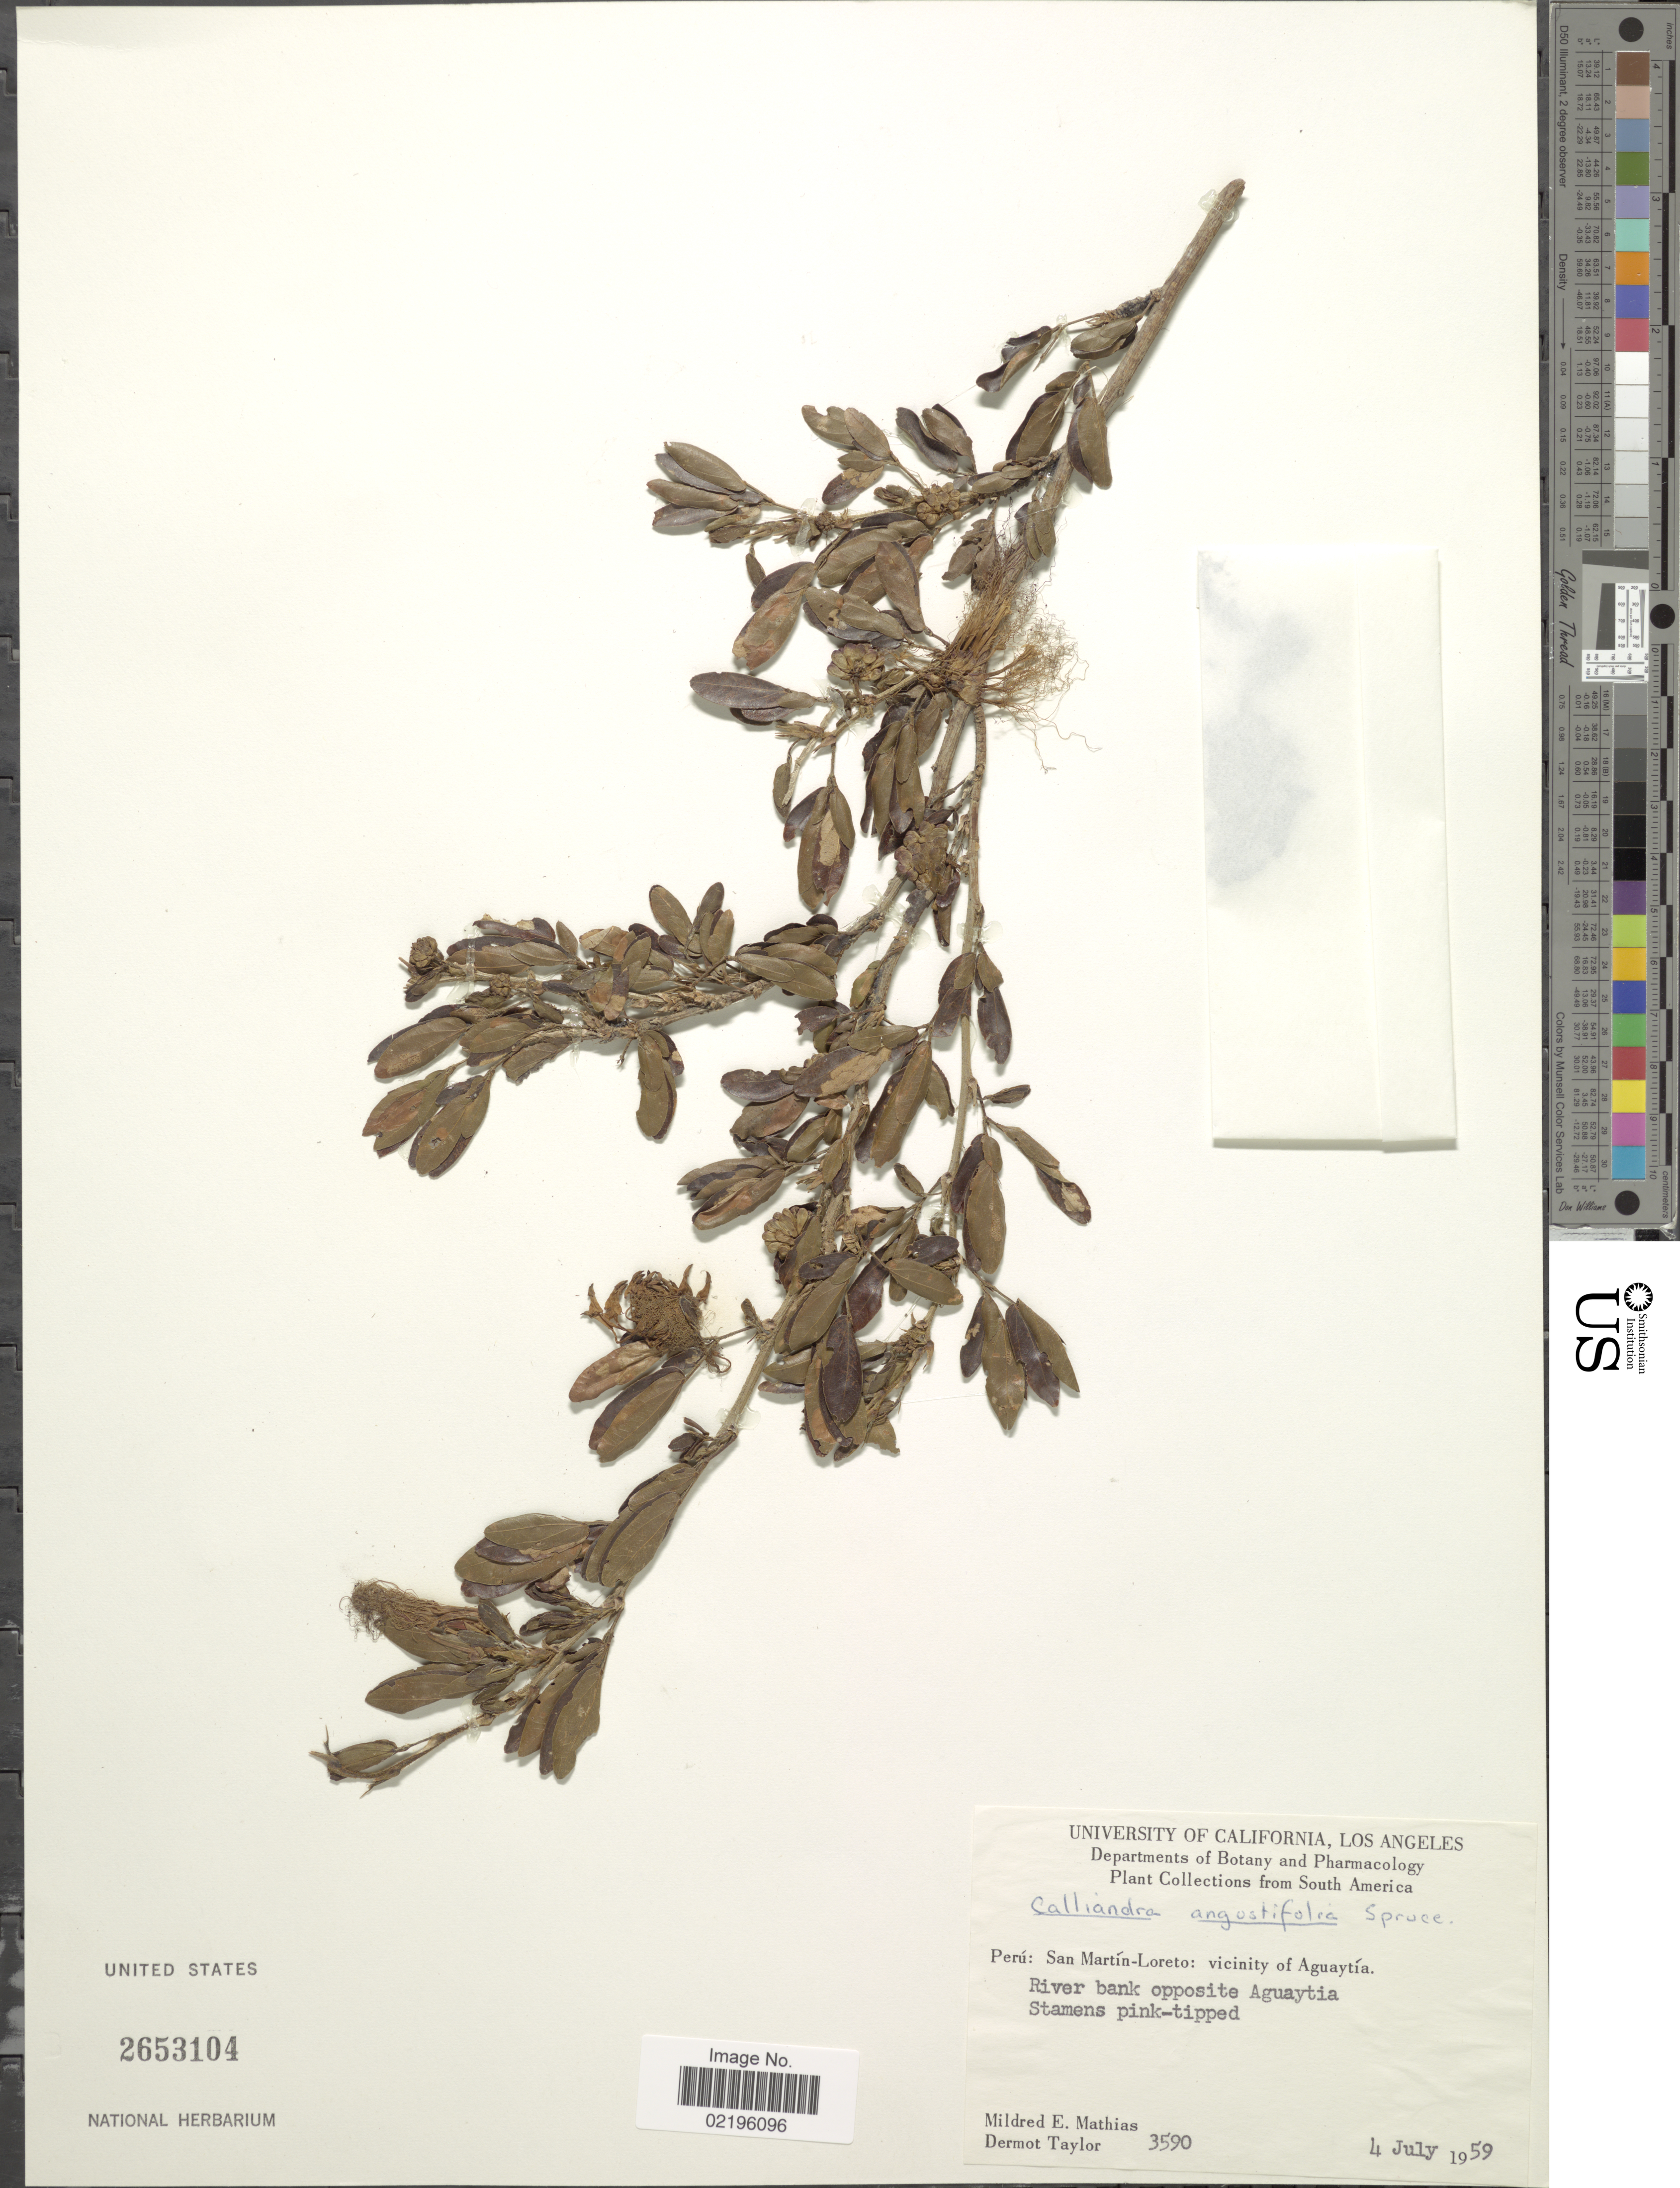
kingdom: Plantae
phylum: Tracheophyta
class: Magnoliopsida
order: Fabales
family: Fabaceae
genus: Calliandra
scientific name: Calliandra angustifolia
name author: Spruce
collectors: M. E. Mathias & D. Taylor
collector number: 3590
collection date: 1959-07-04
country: Peru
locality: South America. Peru: San Martin - Loreto: vicinity of Aguaytia. River bank oppesite Aguaytia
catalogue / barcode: US 2653104